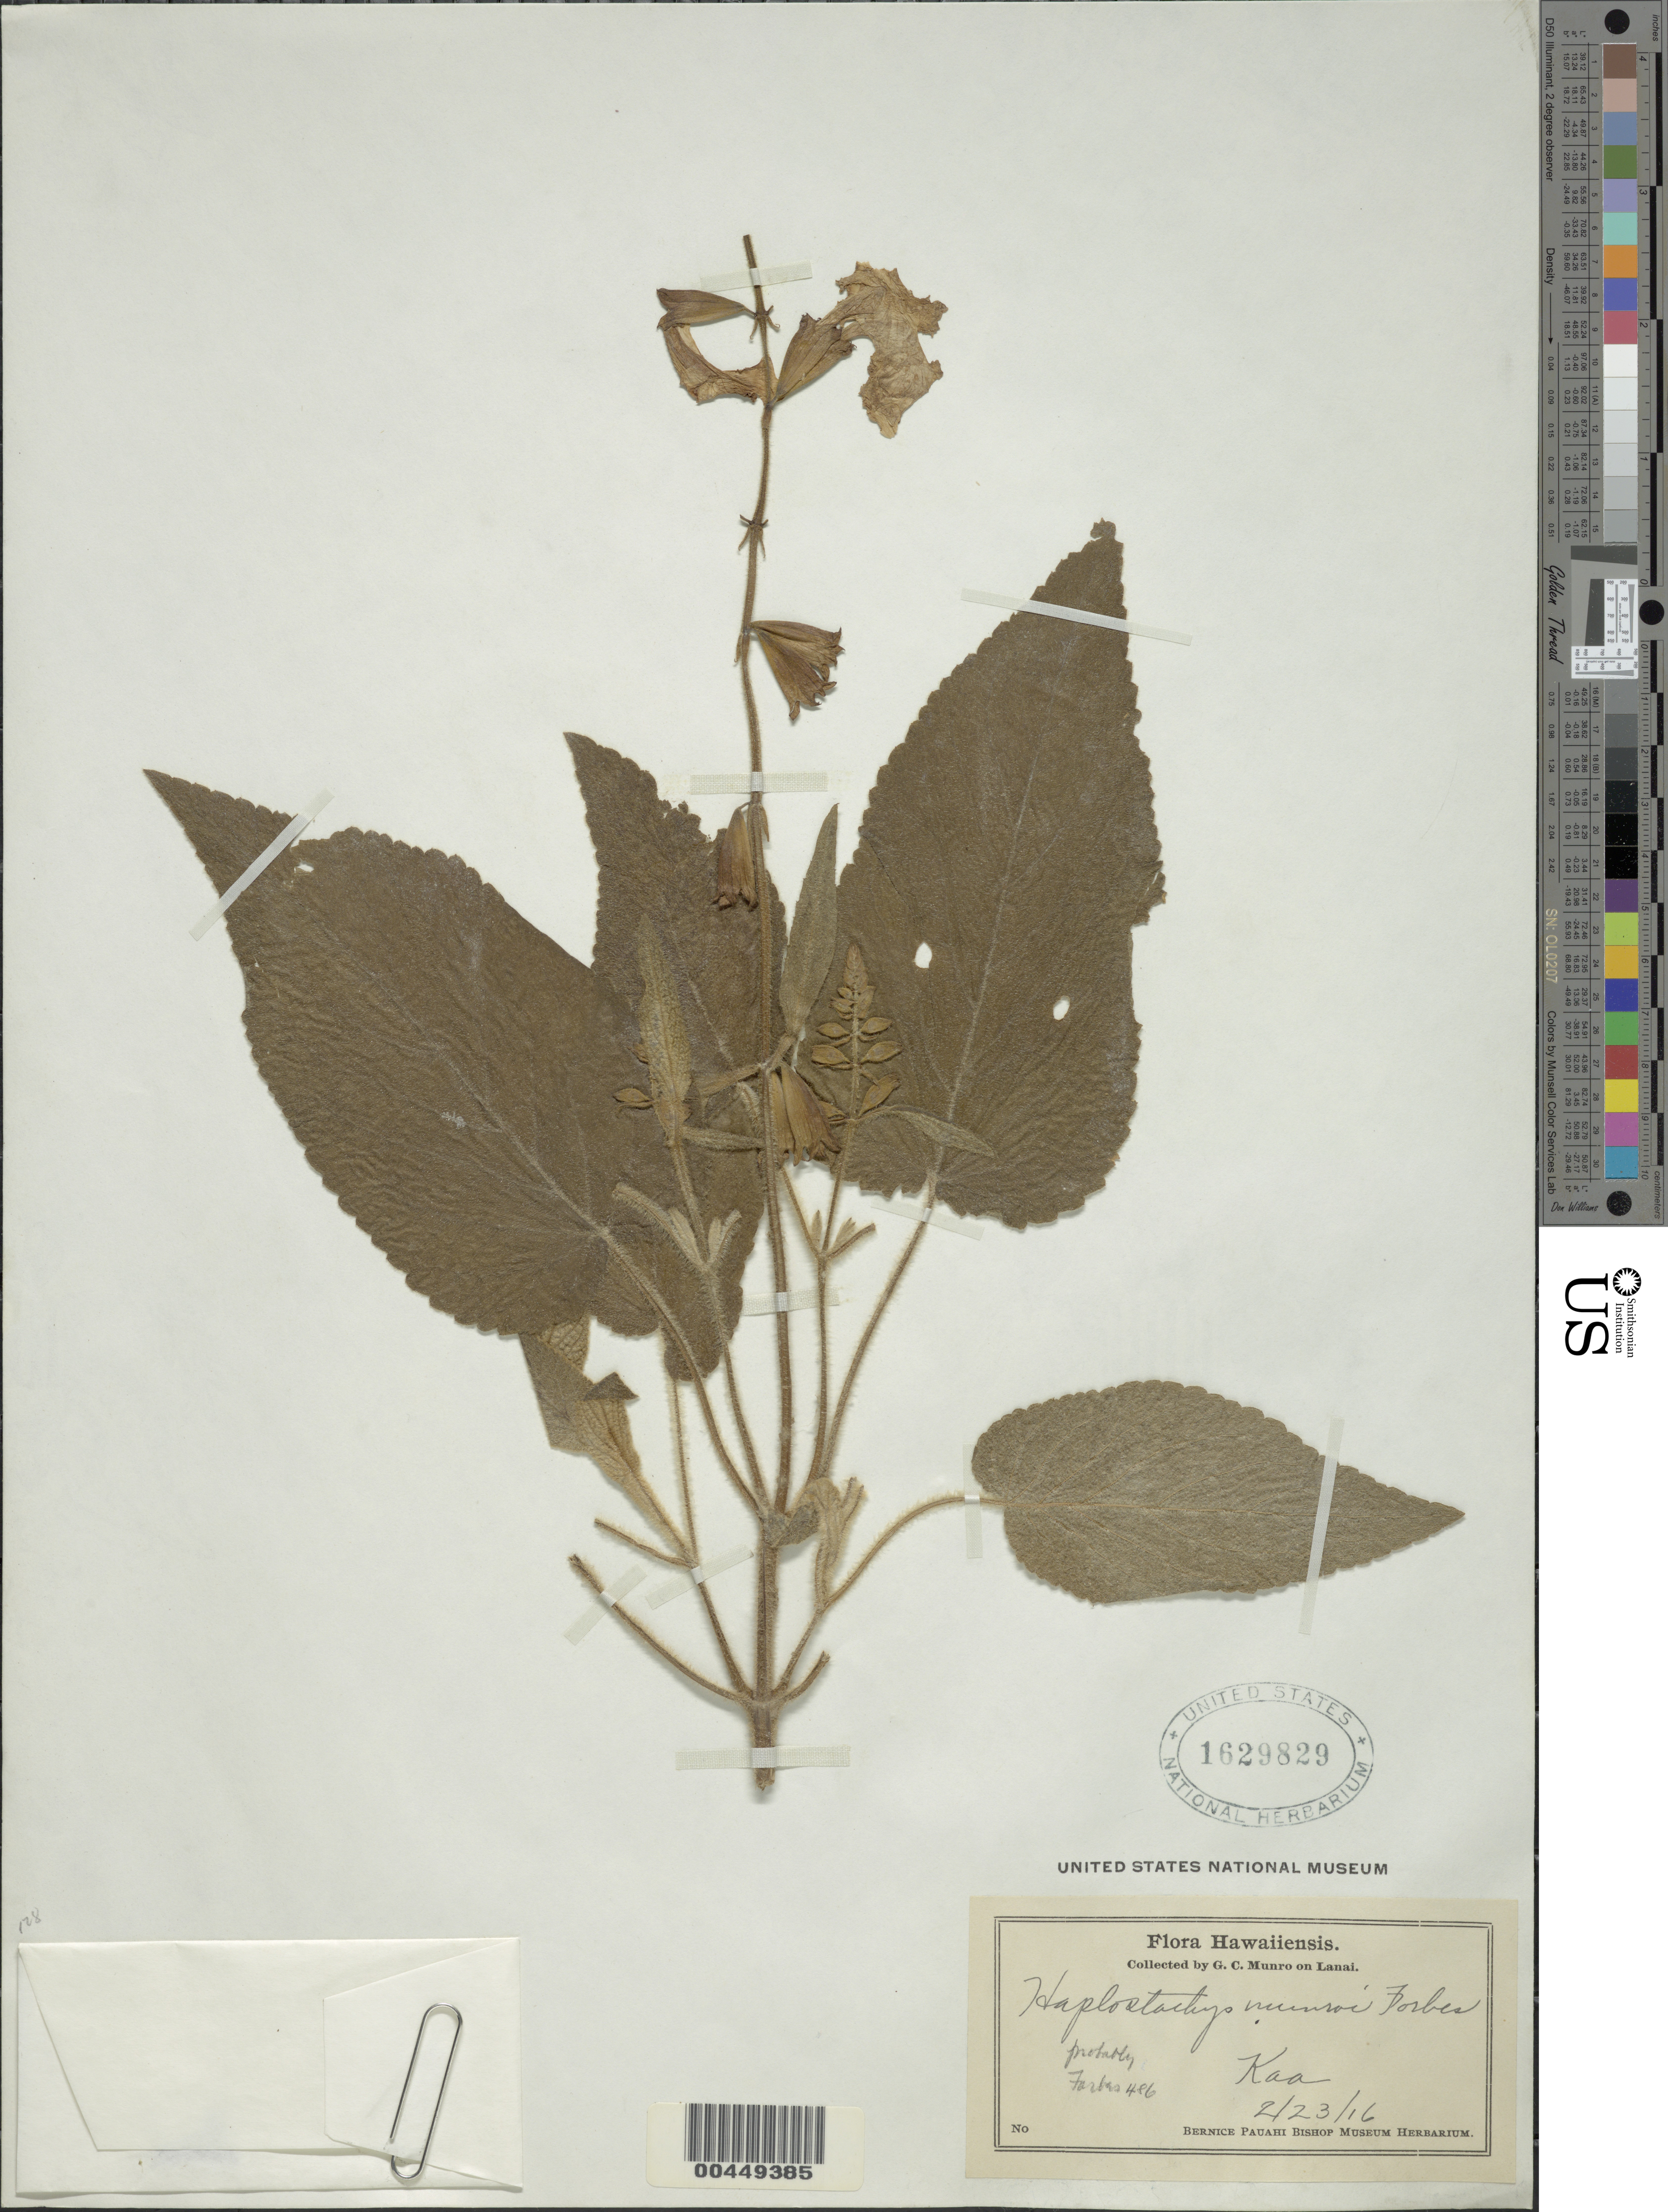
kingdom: Plantae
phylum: Tracheophyta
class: Magnoliopsida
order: Lamiales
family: Lamiaceae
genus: Haplostachys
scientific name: Haplostachys linearifolia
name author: (Drake) Sherff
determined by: Forbes, C. N.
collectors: G. C. Munro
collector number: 486 (?)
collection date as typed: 23 Feb 1916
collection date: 1916-02-23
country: United States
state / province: Hawaii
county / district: Maui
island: Lana'i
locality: Kaa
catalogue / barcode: US 1629829